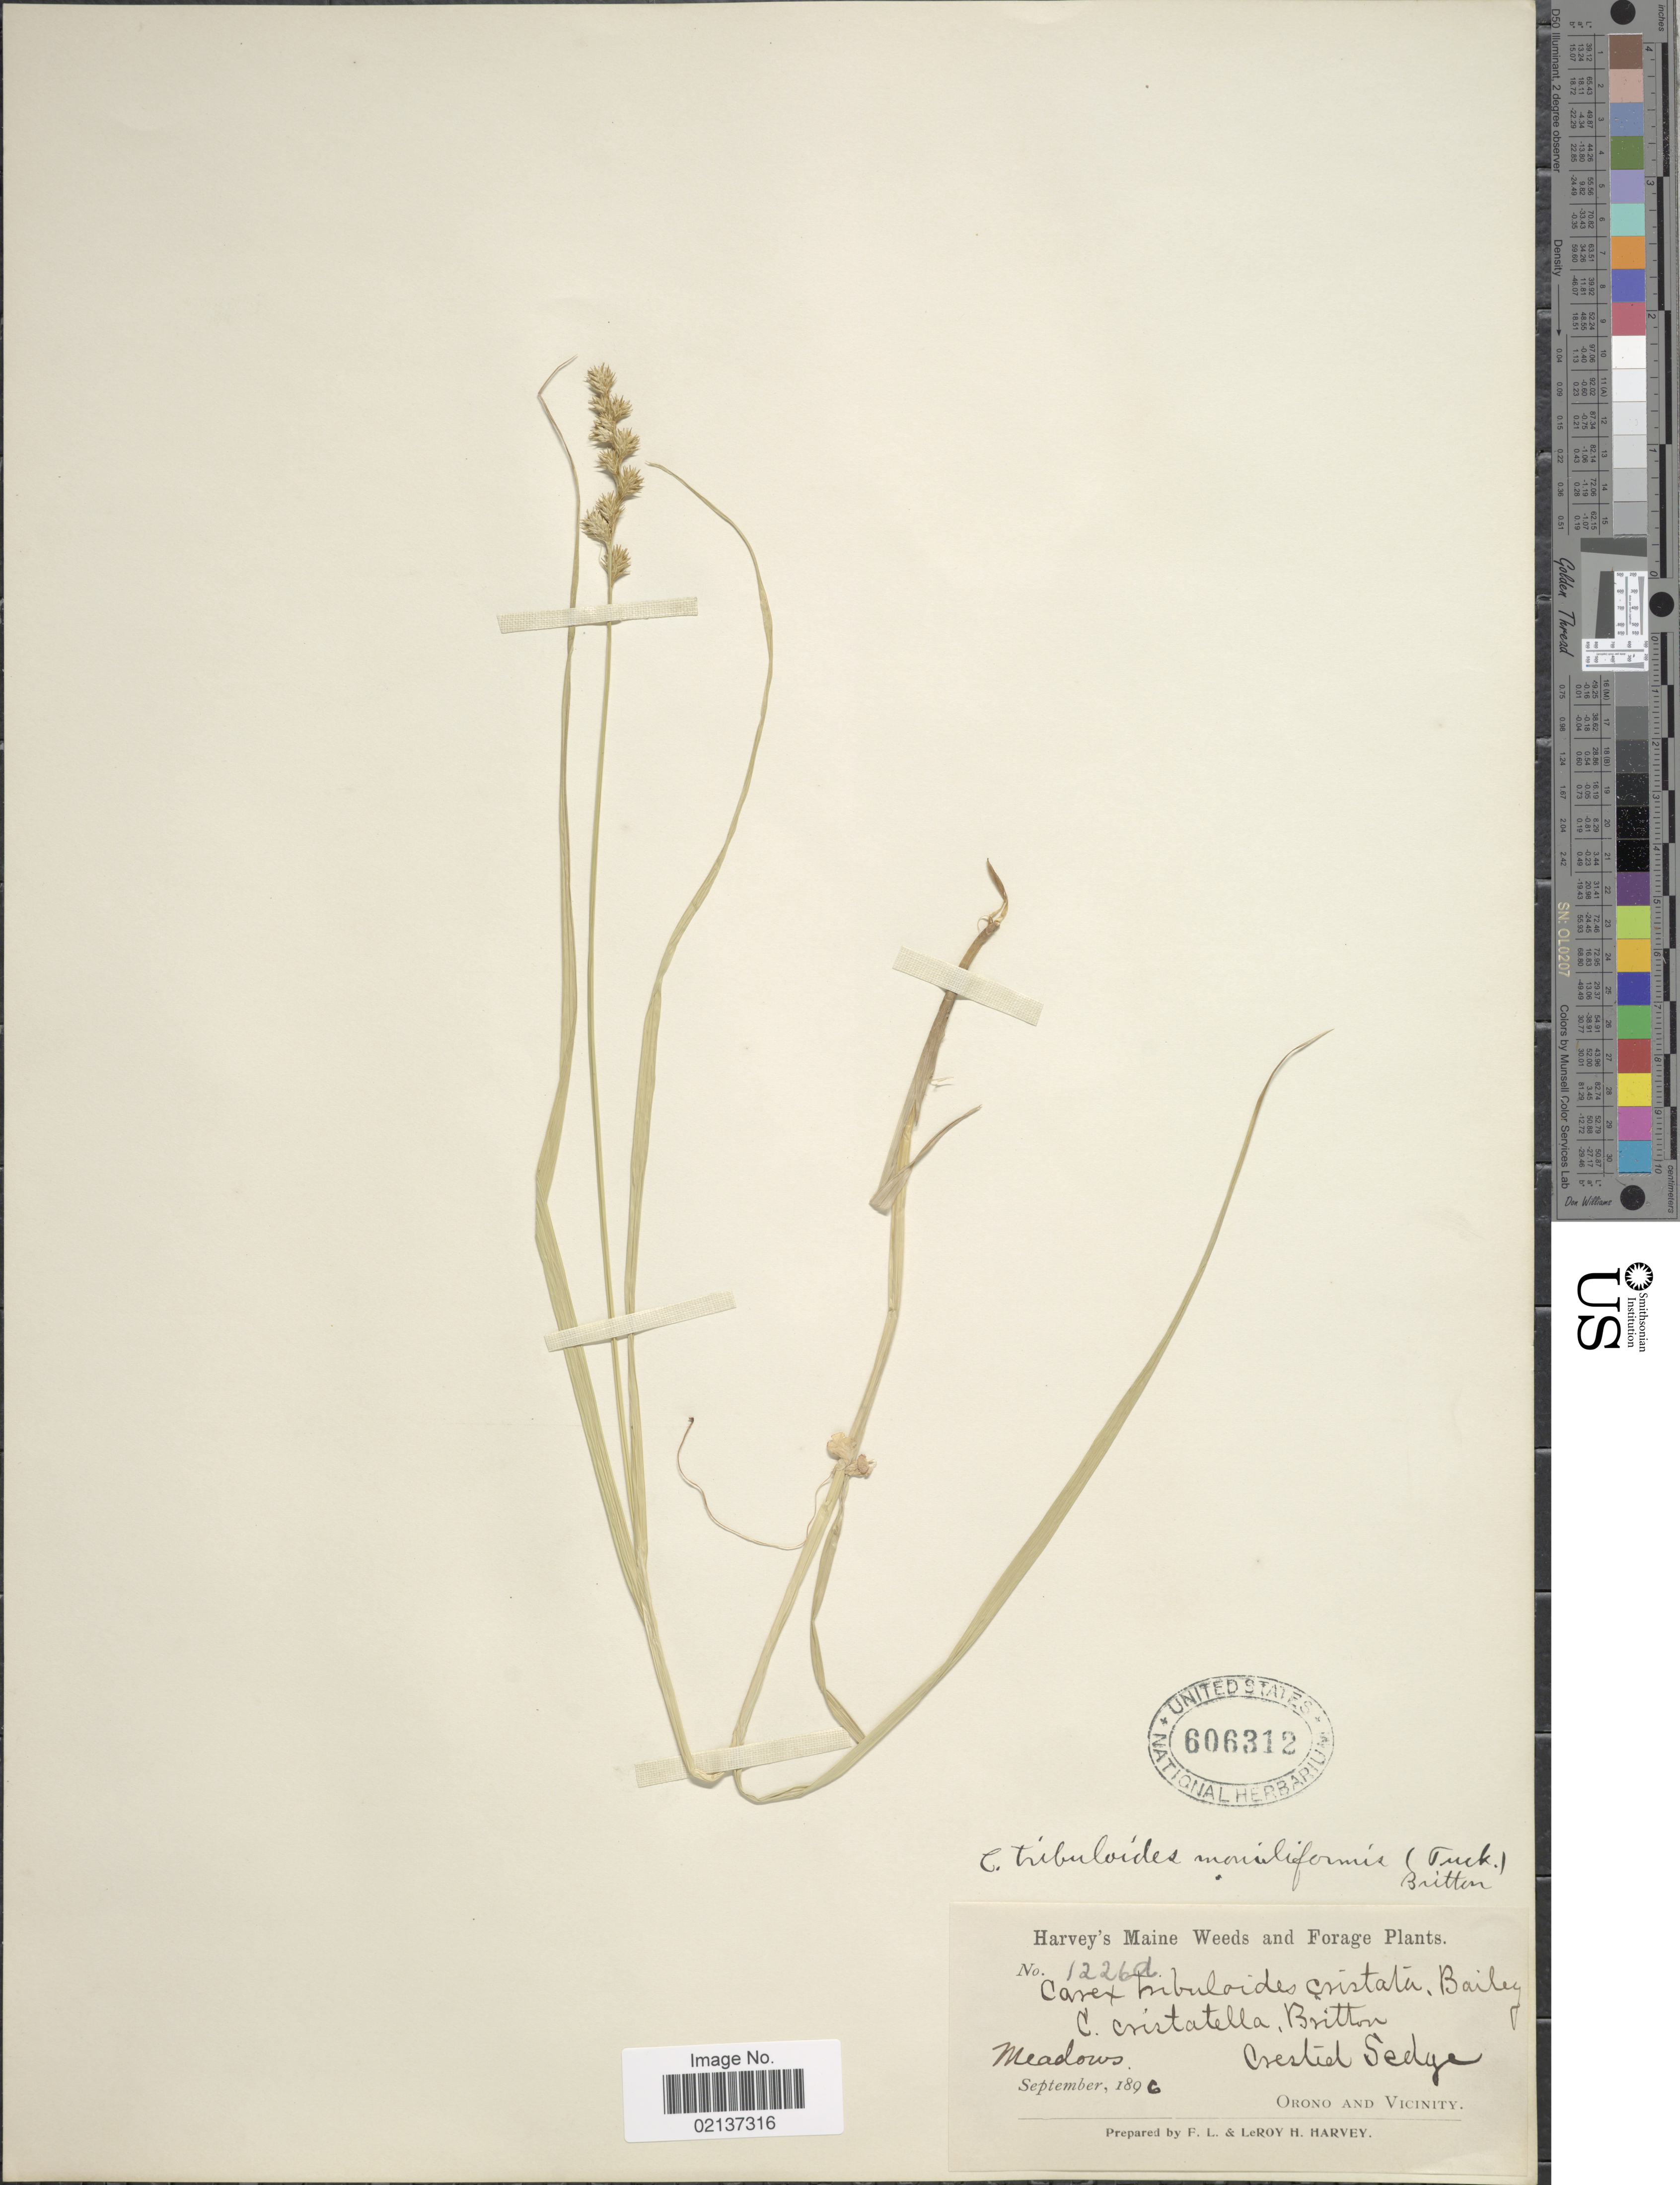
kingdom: Plantae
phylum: Tracheophyta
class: Liliopsida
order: Poales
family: Cyperaceae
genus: Carex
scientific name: Carex cristatella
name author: Britton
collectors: F. L. Harvey & L. H. Harvey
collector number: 1226d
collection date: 1896-09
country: United States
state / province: Maine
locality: Orono and Vicinity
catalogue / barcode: US 606312